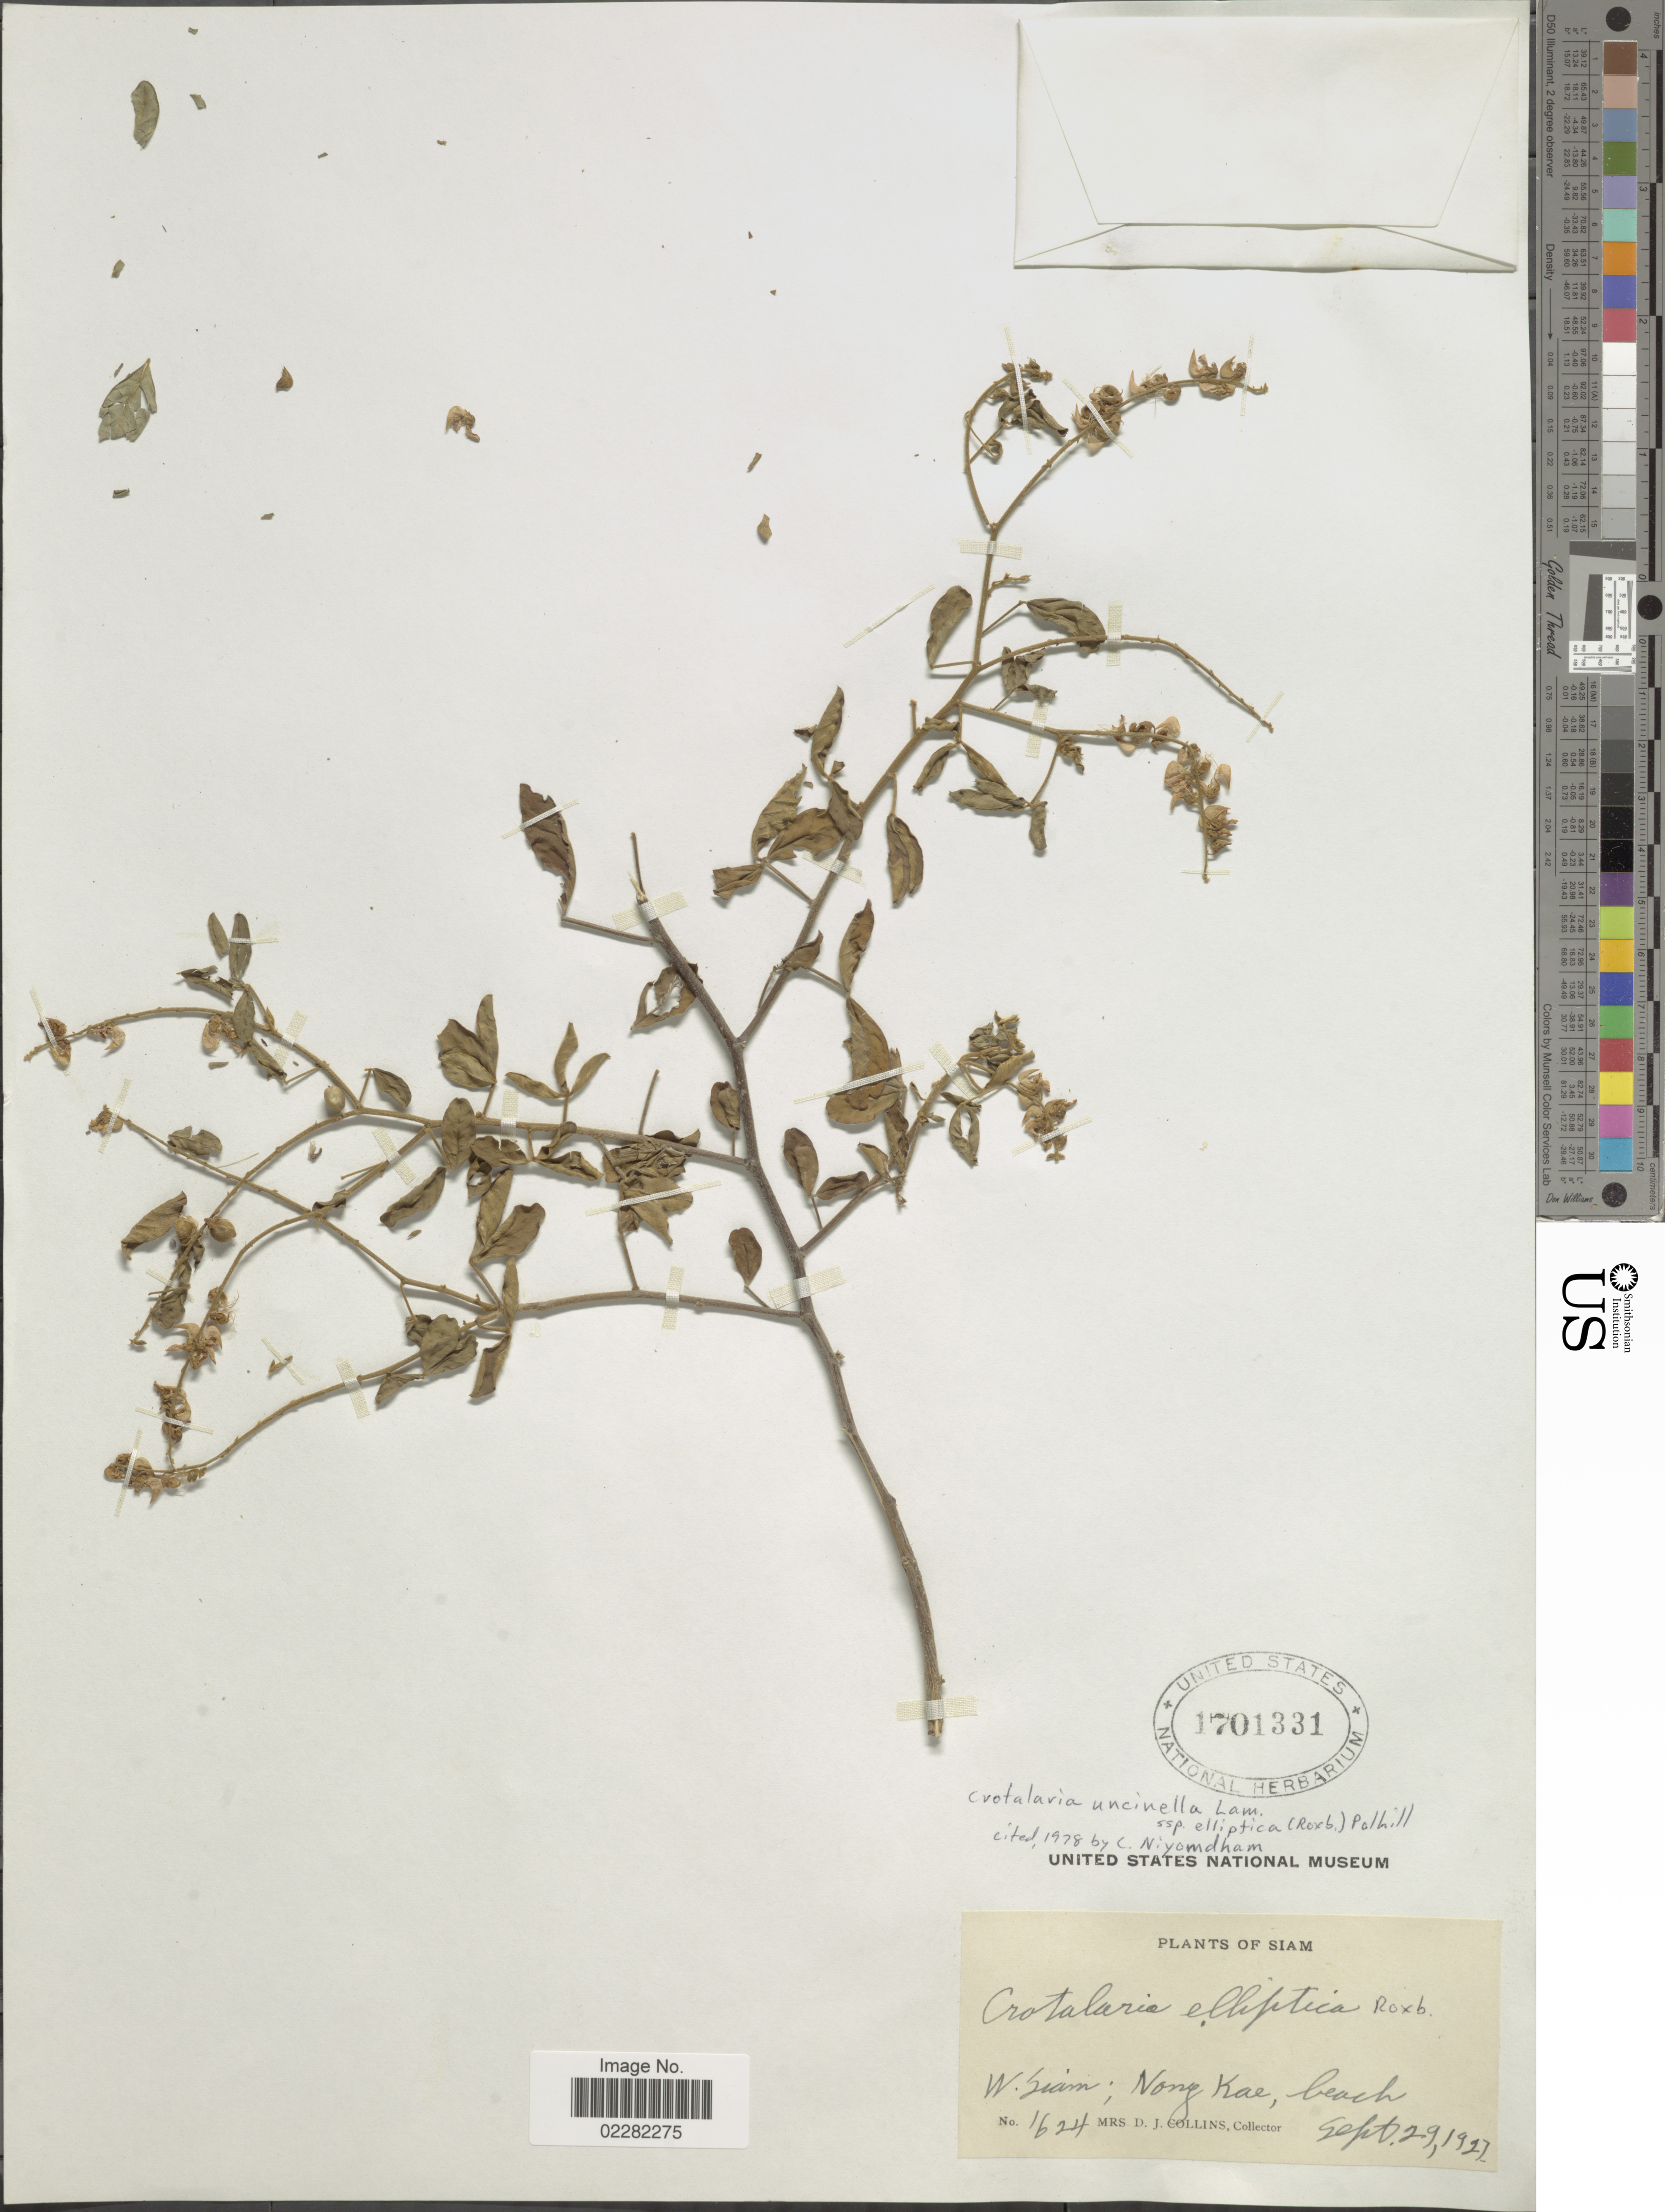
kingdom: Plantae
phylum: Tracheophyta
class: Magnoliopsida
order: Fabales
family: Fabaceae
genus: Crotalaria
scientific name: Crotalaria uncinella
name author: Lam.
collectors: Mrs. D. J. Collins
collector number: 1624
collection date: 1927-09-29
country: Thailand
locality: W. Siam, Nong Kae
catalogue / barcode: US 1701331